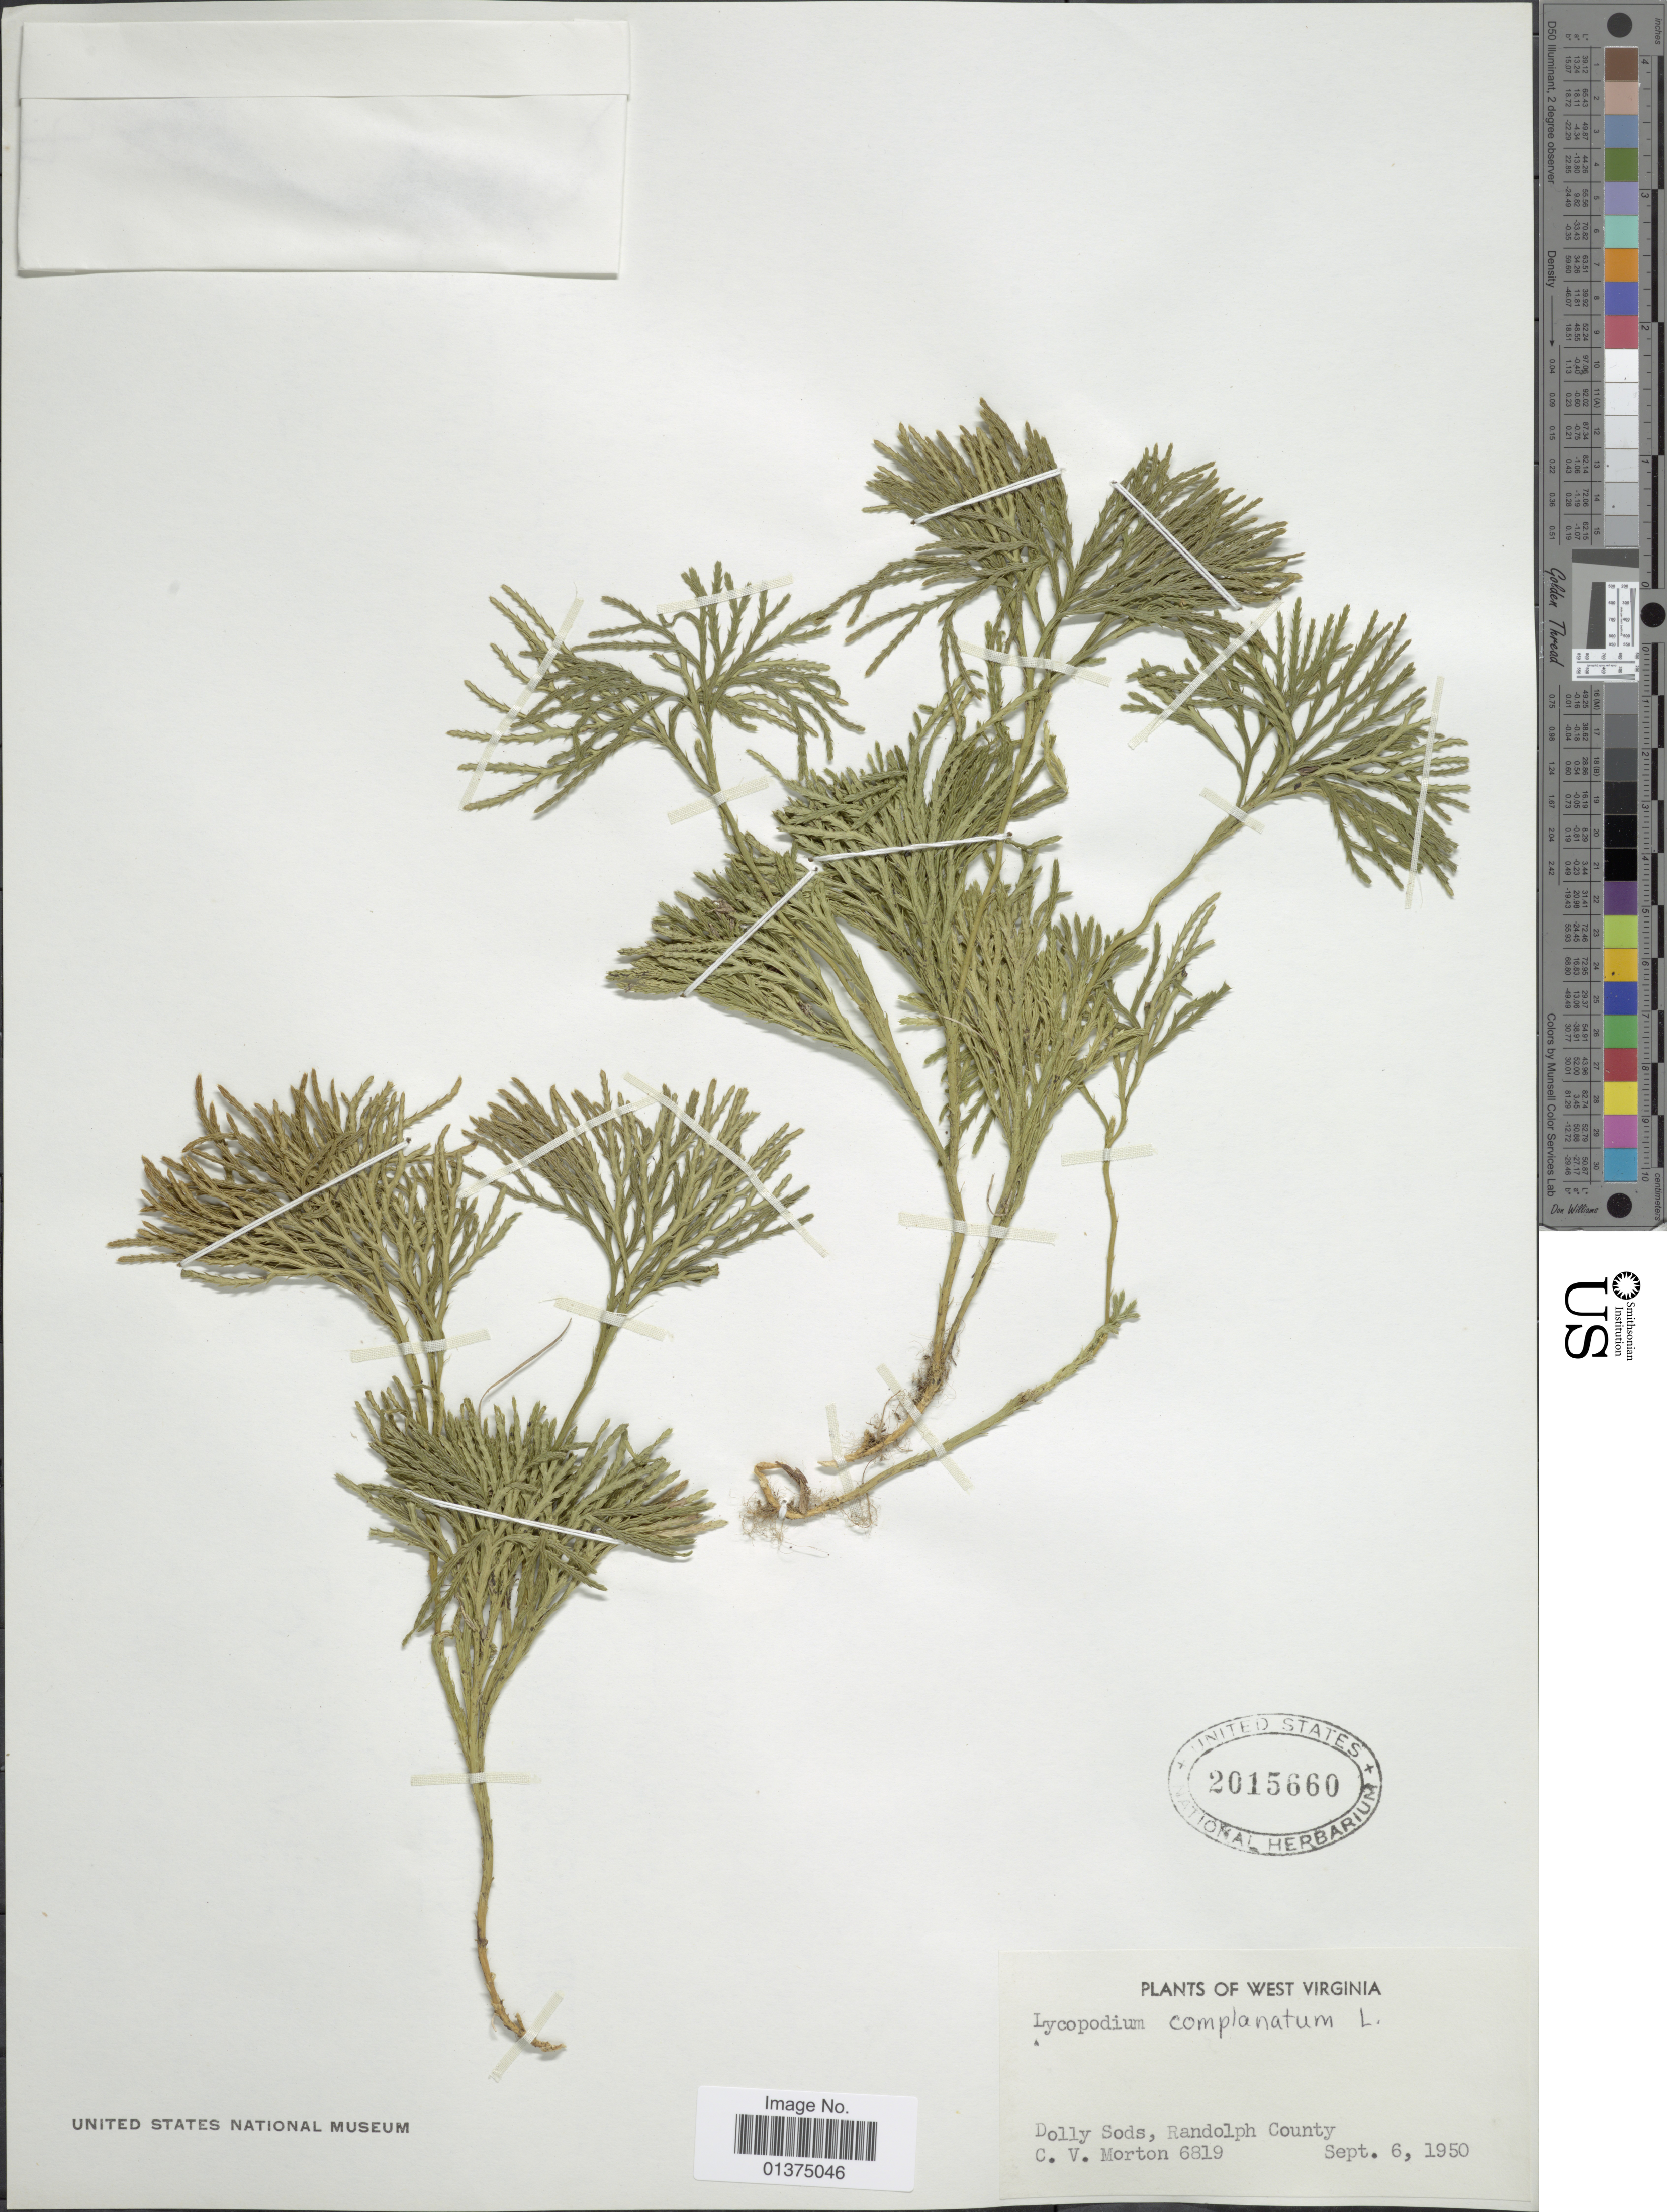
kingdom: Plantae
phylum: Tracheophyta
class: Lycopodiopsida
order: Lycopodiales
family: Lycopodiaceae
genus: Diphasiastrum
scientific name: Diphasiastrum complanatum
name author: (L.) Holub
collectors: C. V. Morton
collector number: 6819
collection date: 1950-09-06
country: United States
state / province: West Virginia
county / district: Randolph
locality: Dolly Sods, Randolph County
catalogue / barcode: US 2015660